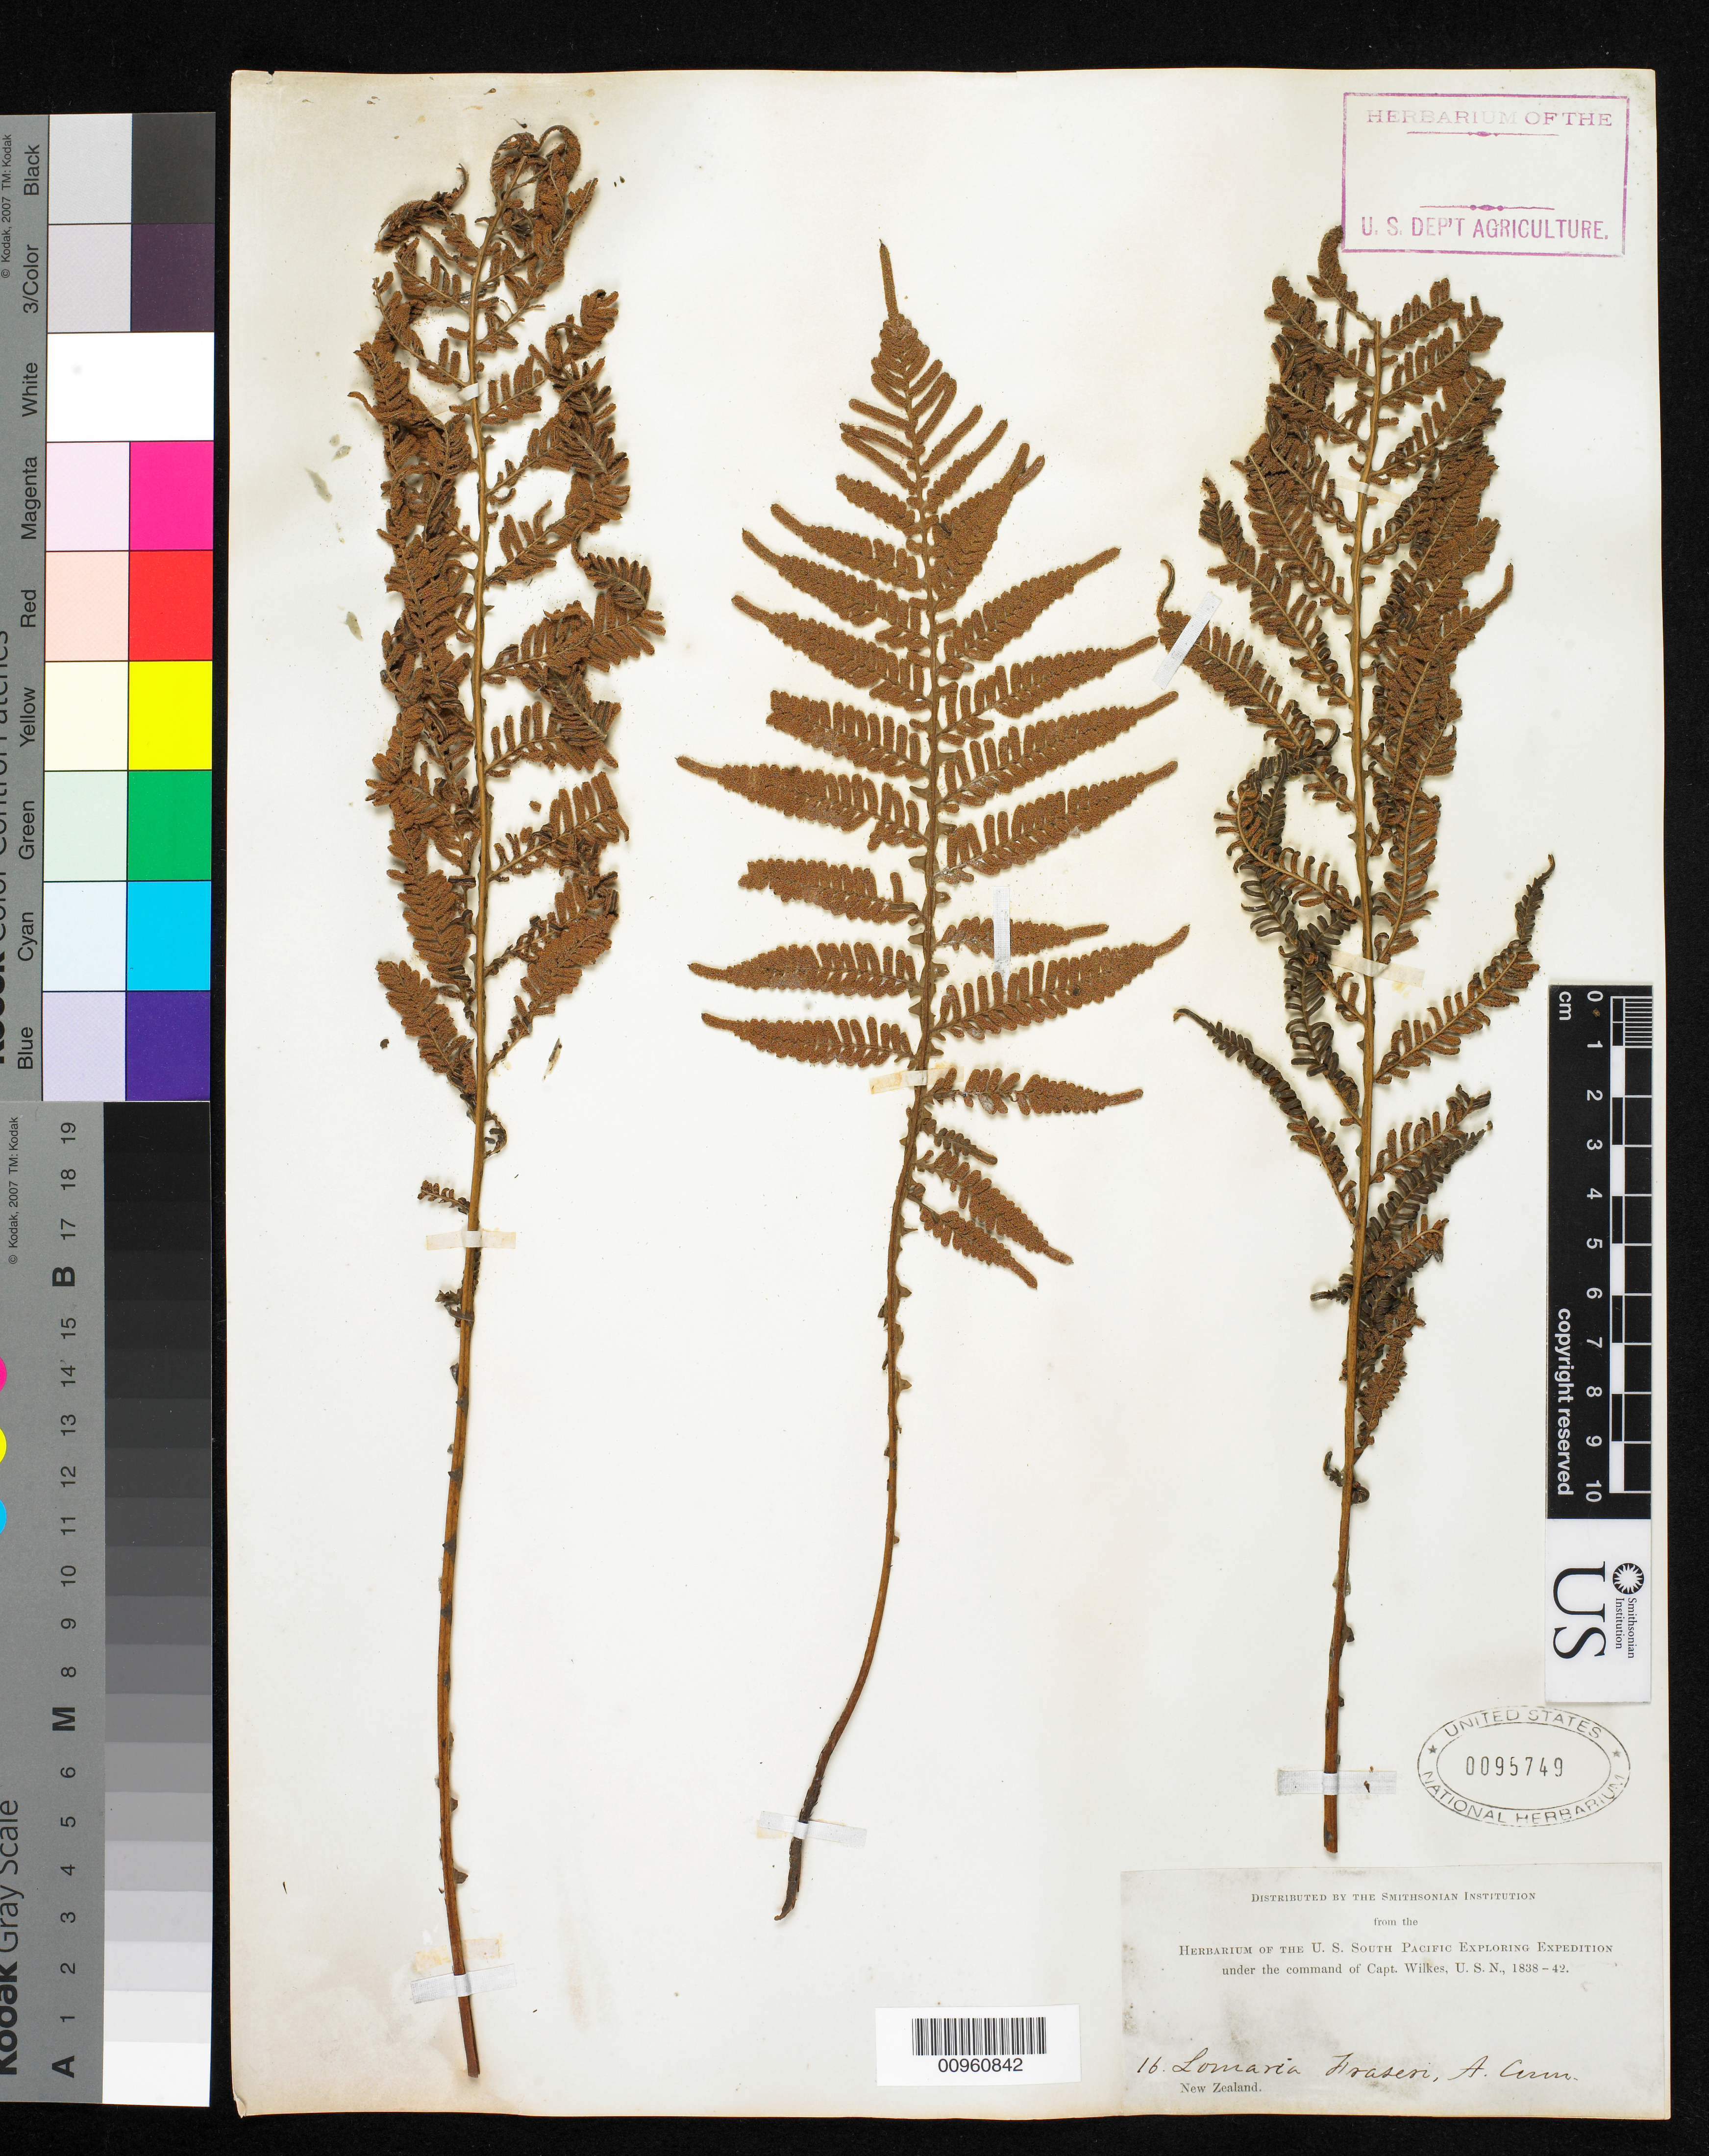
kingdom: Plantae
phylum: Tracheophyta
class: Polypodiopsida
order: Polypodiales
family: Blechnaceae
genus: Blechnum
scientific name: Blechnum fraseri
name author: (A. Cunn.) Luerss.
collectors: Wilkes Explor. Exped.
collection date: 1838/1842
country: New Zealand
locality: New Zealand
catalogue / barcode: US 95749